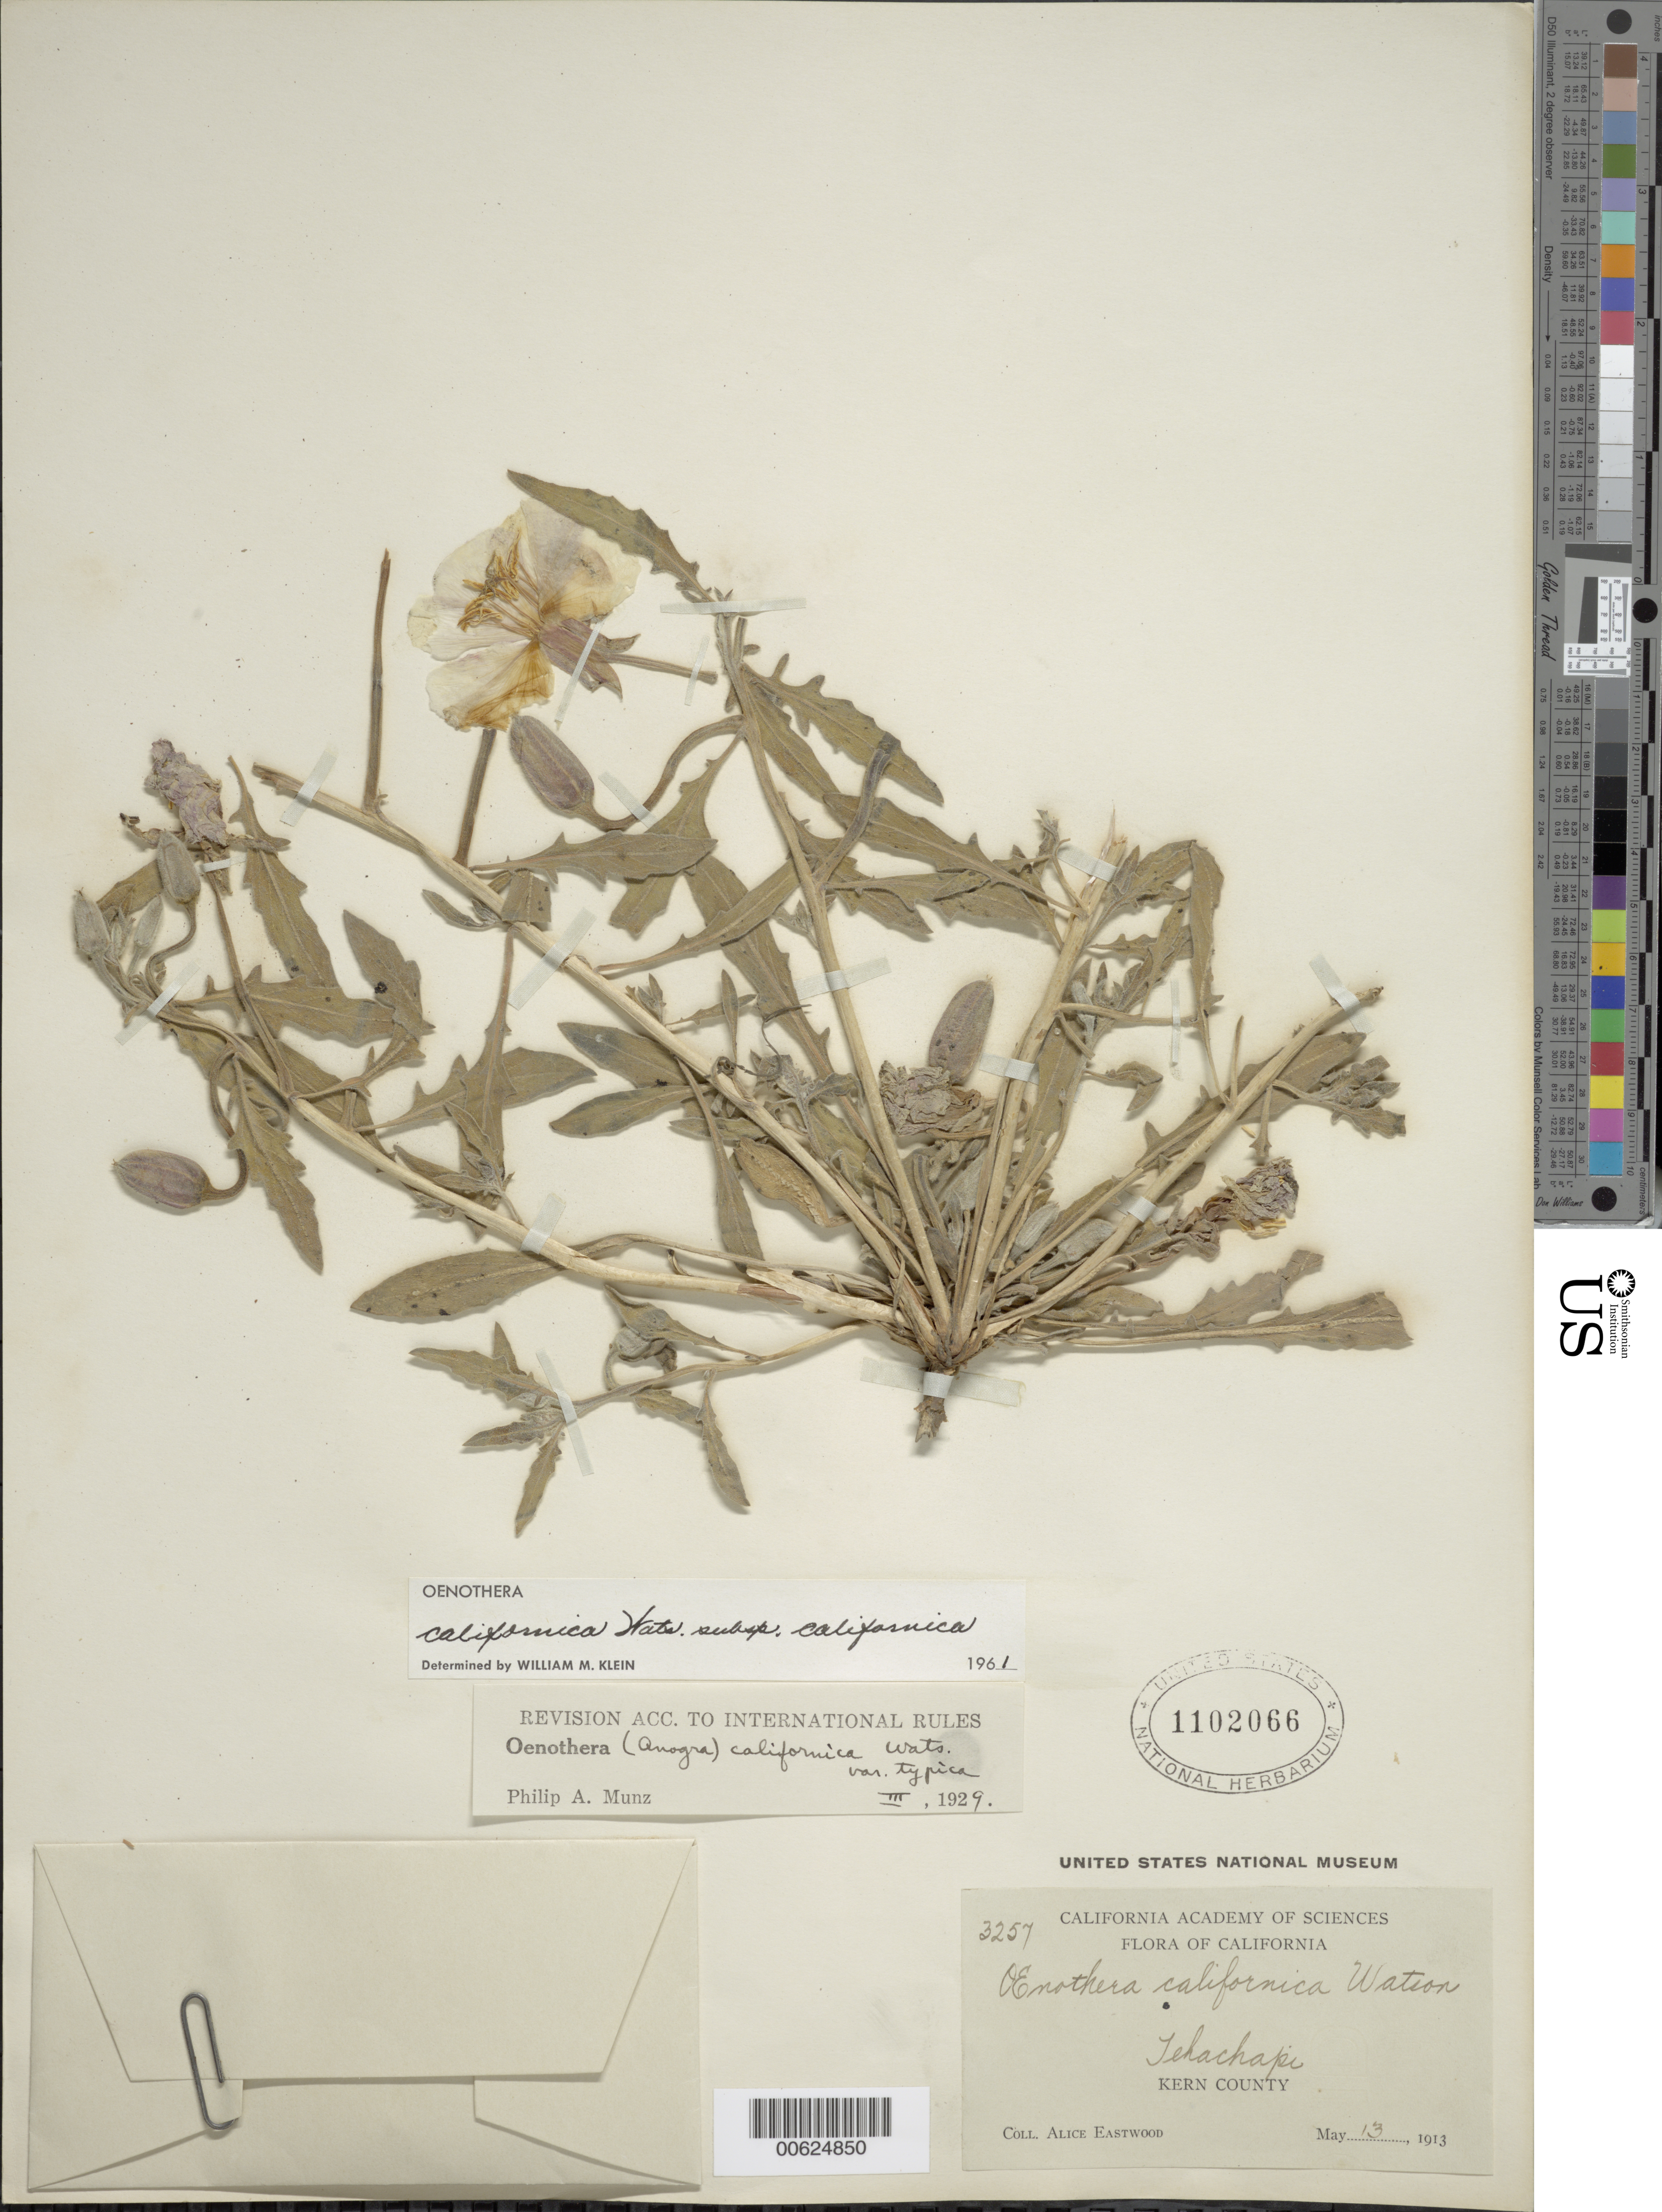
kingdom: Plantae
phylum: Tracheophyta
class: Magnoliopsida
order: Myrtales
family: Onagraceae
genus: Oenothera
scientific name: Oenothera avita subsp. californica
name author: (S. Watson) W.L. Wagner & Gandhi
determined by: Wagner, W. L., (BOT), Smithsonian Institution - National Museum of Natural History (UNITED STATES)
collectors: A. Eastwood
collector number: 3257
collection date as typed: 13 May 1913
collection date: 1913-05-13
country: United States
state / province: California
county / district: Kern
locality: Ichachapi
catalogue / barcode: US 1102066